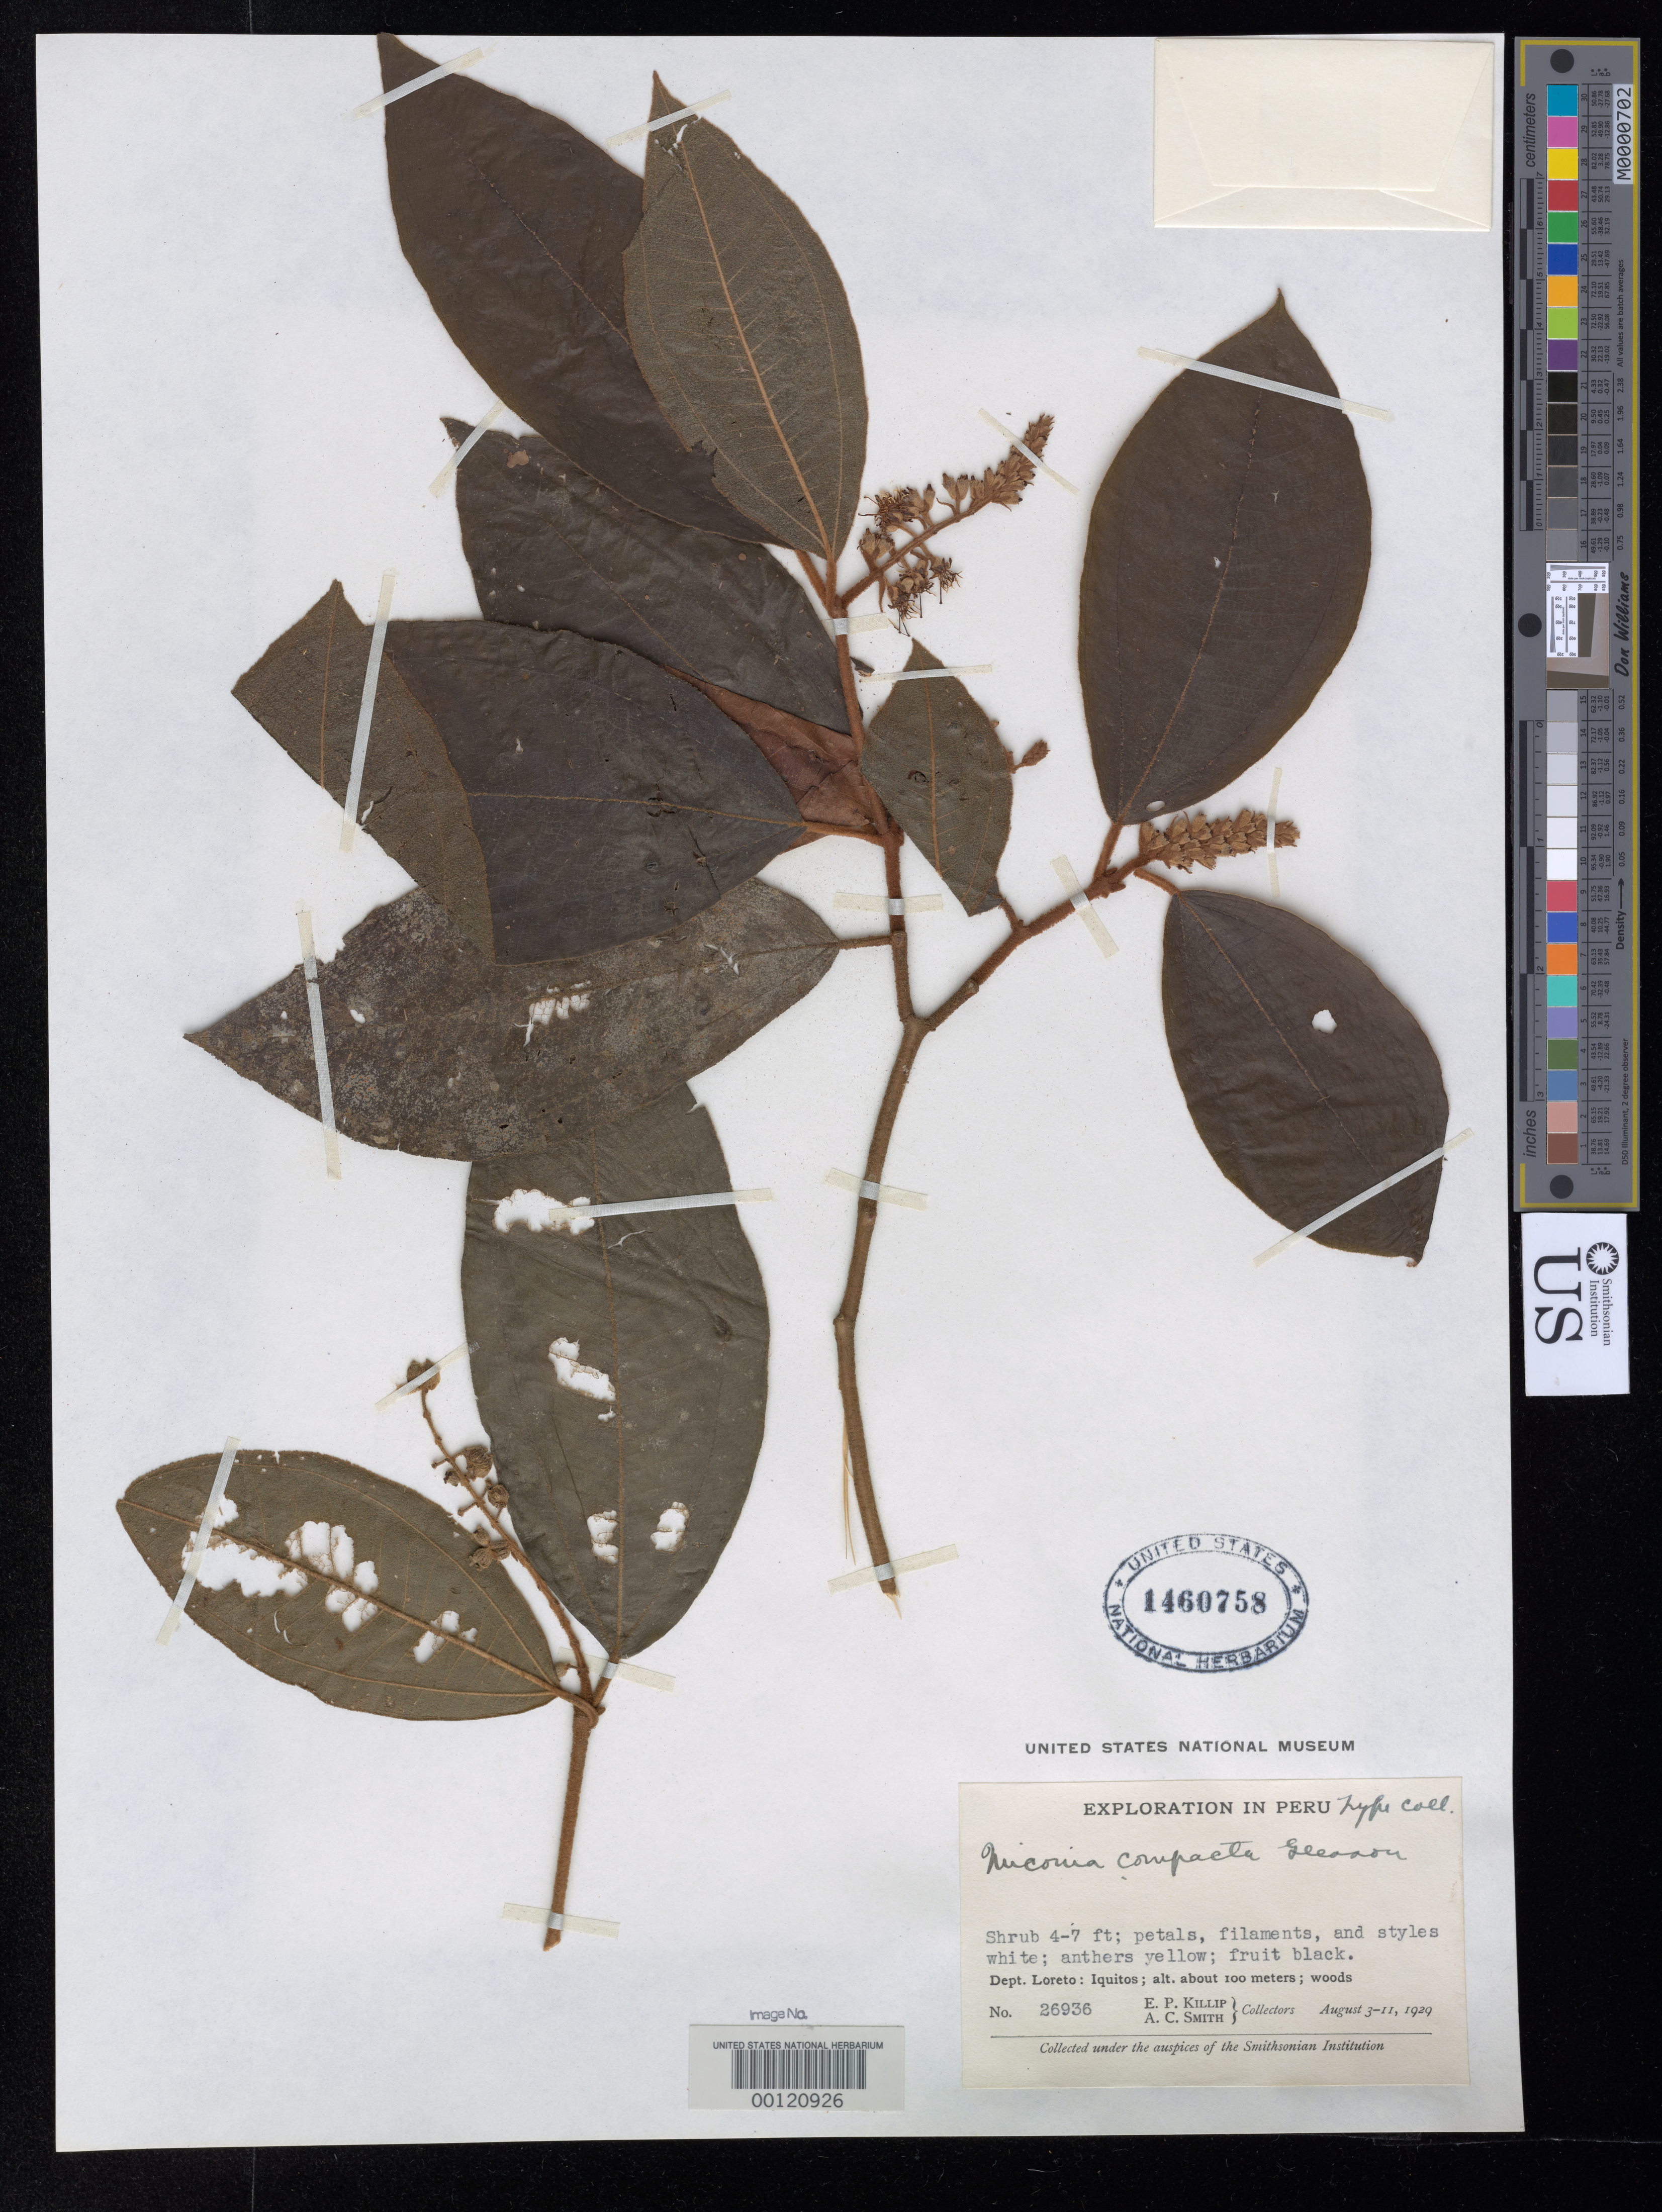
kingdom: Plantae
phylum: Tracheophyta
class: Magnoliopsida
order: Myrtales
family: Melastomataceae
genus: Miconia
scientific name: Miconia compacta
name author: Gleason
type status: Isotype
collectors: E. P. Killip & A. C. Smith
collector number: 26936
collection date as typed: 03 Aug 1929 to 11 Aug 1929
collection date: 1929-08-03/1929-08-11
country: Peru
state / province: Loreto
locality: Iquitos.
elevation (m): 100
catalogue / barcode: US 1460758